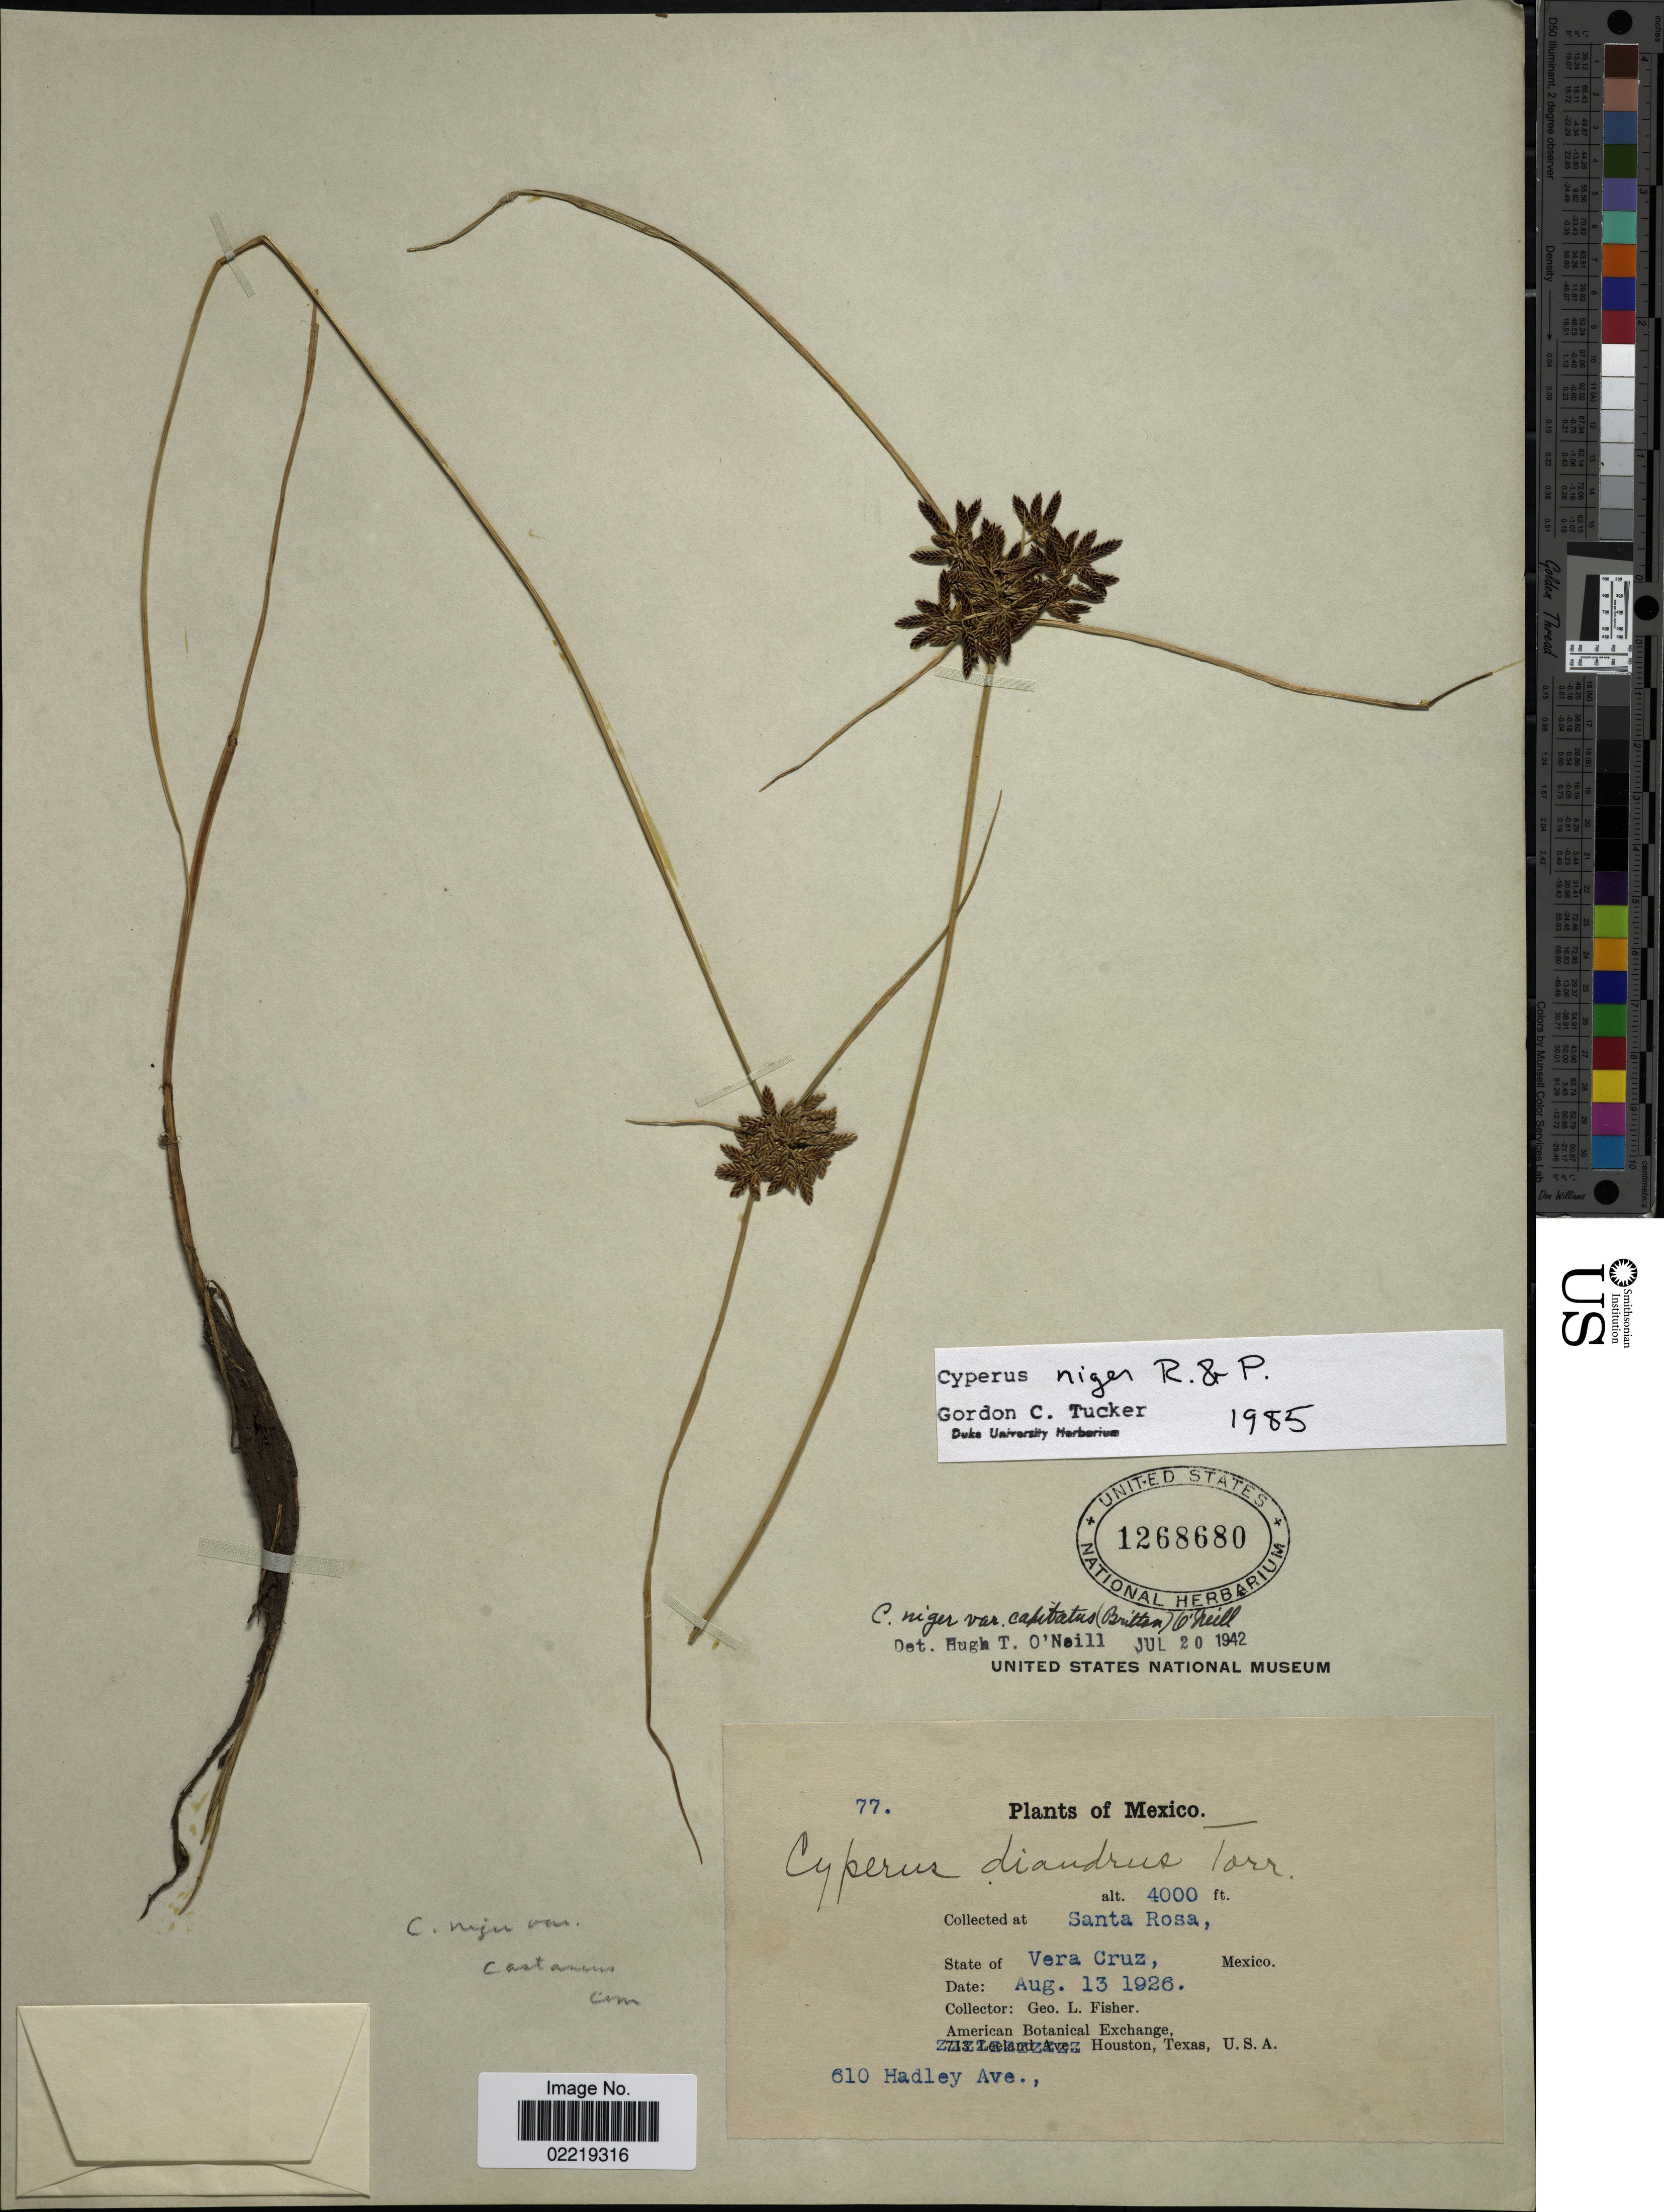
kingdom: Plantae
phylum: Tracheophyta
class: Liliopsida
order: Poales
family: Cyperaceae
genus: Cyperus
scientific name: Cyperus niger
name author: Ruiz & Pav.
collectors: G. L. Fisher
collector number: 77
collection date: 1926-08-13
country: Mexico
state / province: Veracruz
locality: Santa Rosa, State of Vera Cruz, Mexico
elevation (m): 1219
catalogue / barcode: US 1268680